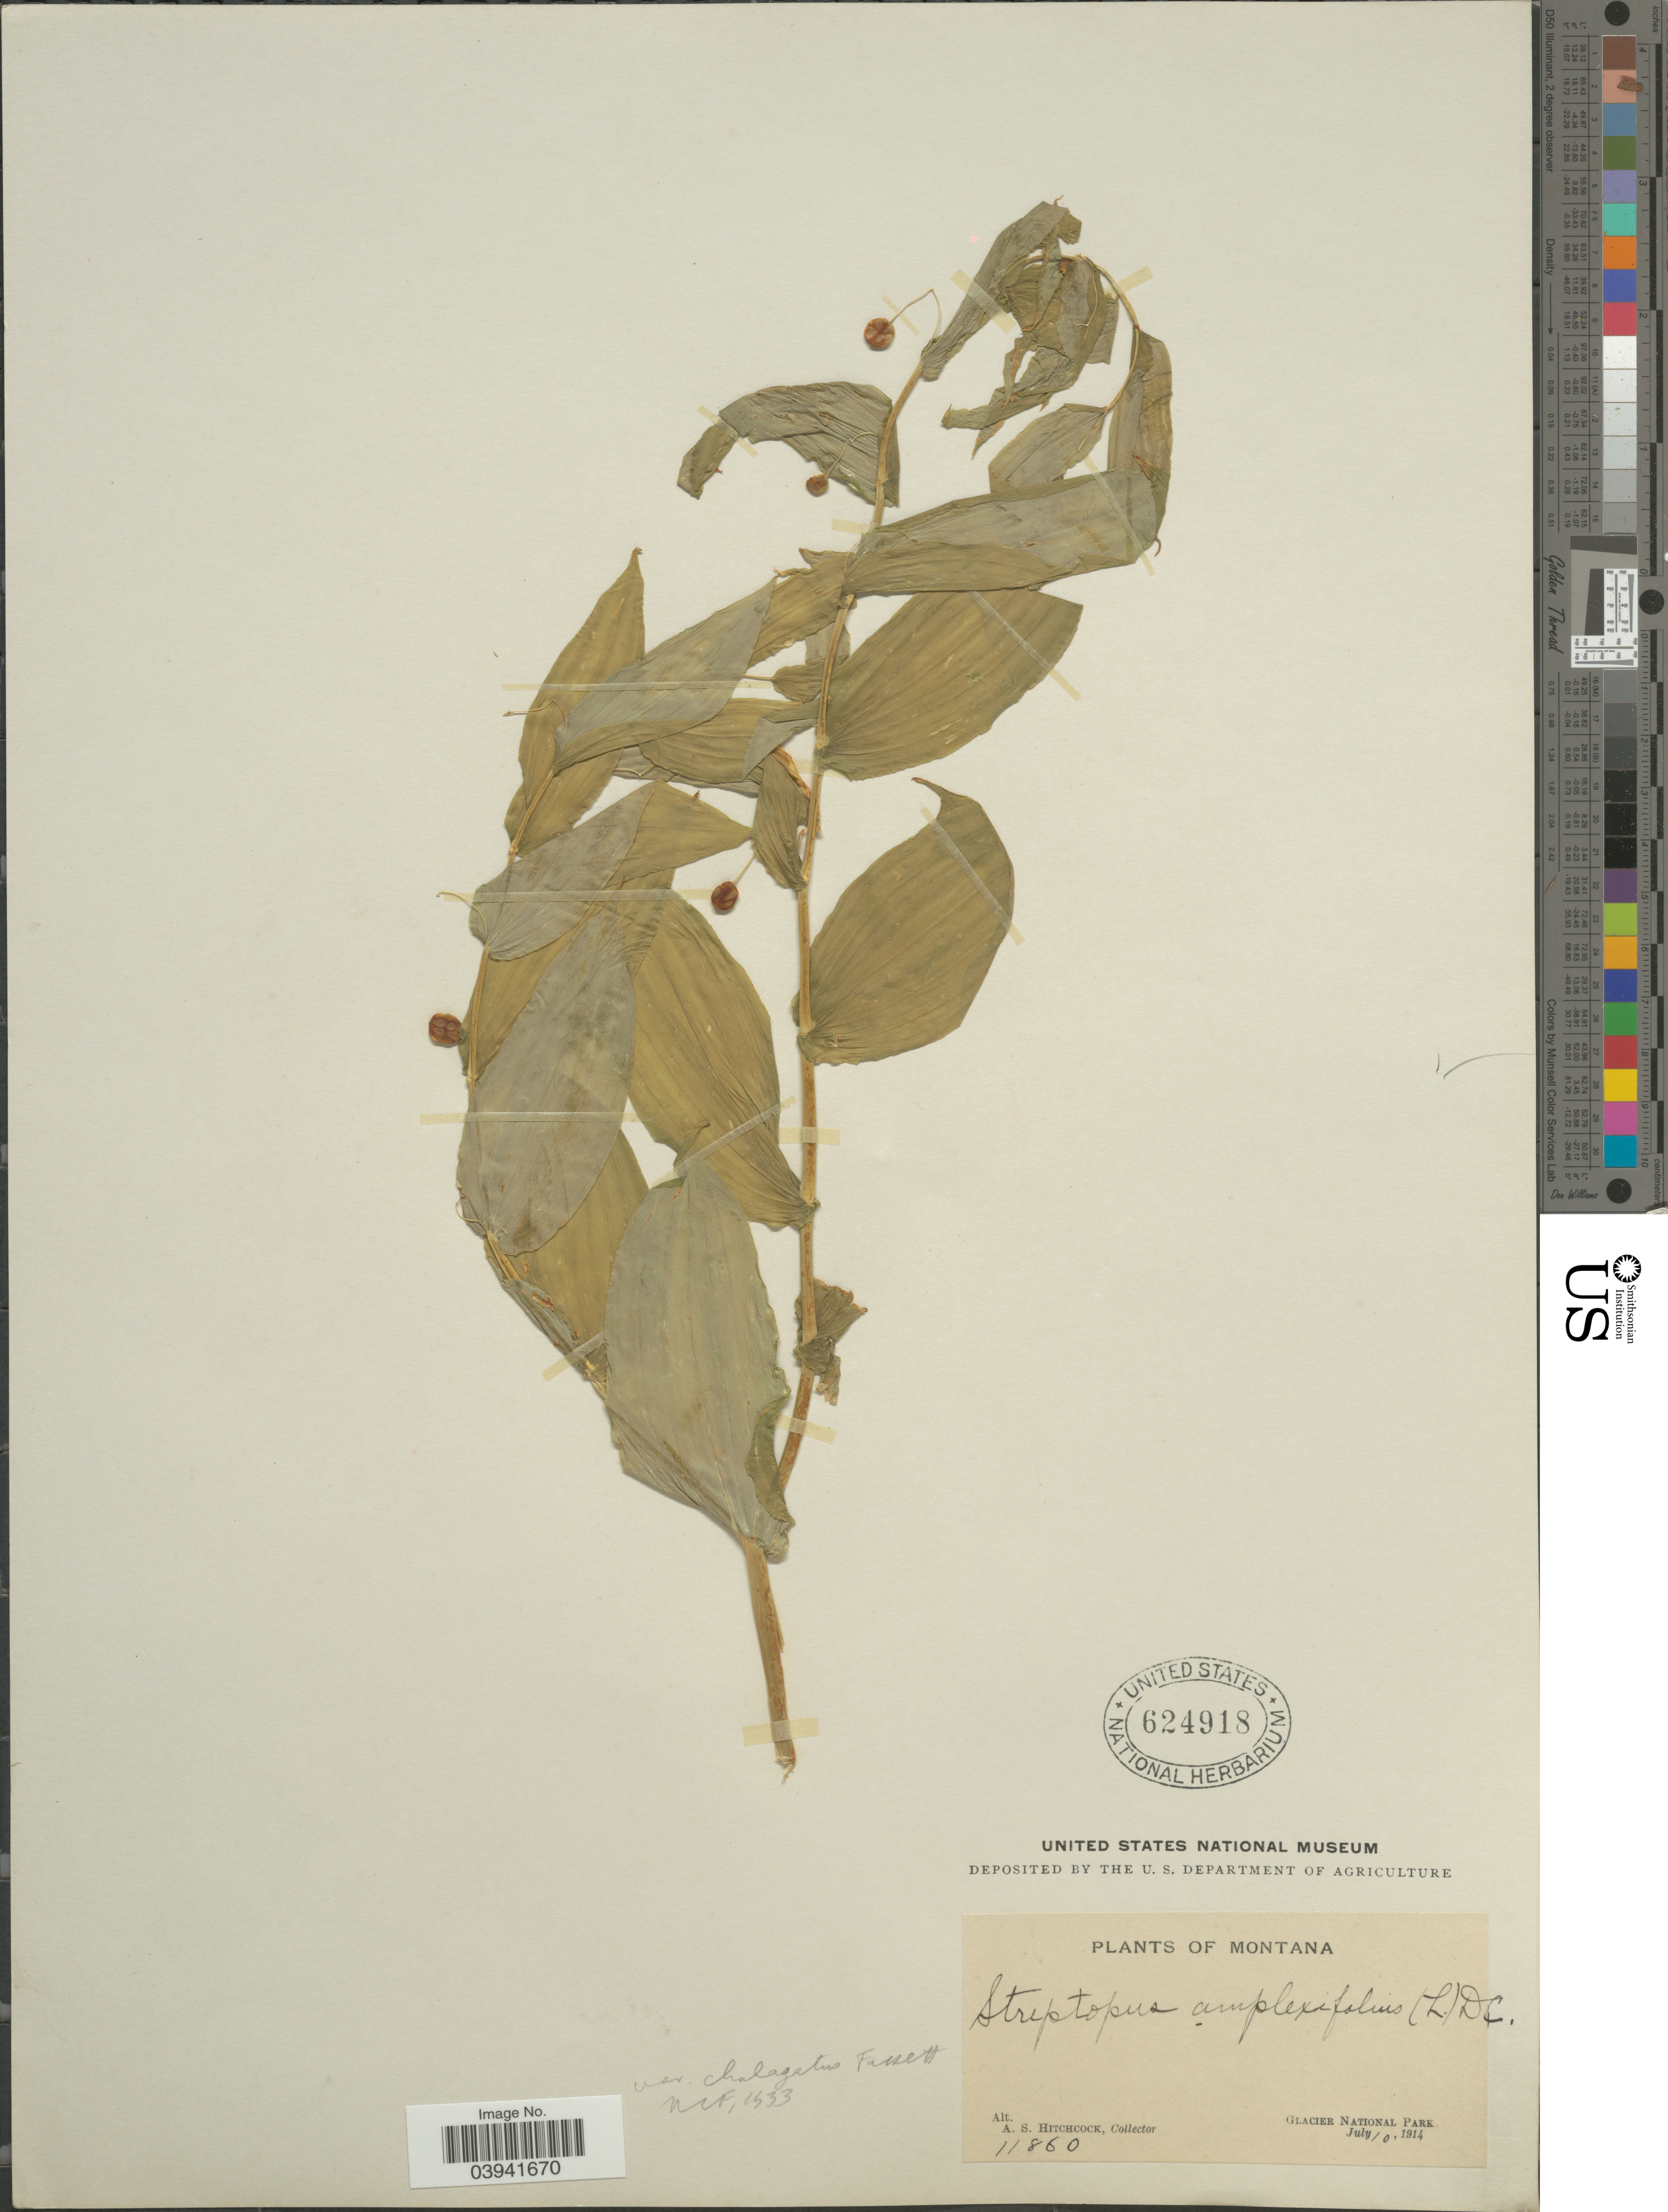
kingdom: Plantae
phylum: Tracheophyta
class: Liliopsida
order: Liliales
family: Liliaceae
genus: Streptopus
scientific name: Streptopus amplexifolius var. chalazatus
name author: Fassett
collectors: A. S. Hitchcock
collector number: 11860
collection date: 1914-07-10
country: United States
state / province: Montana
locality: Glacier National Park.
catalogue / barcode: US 624918